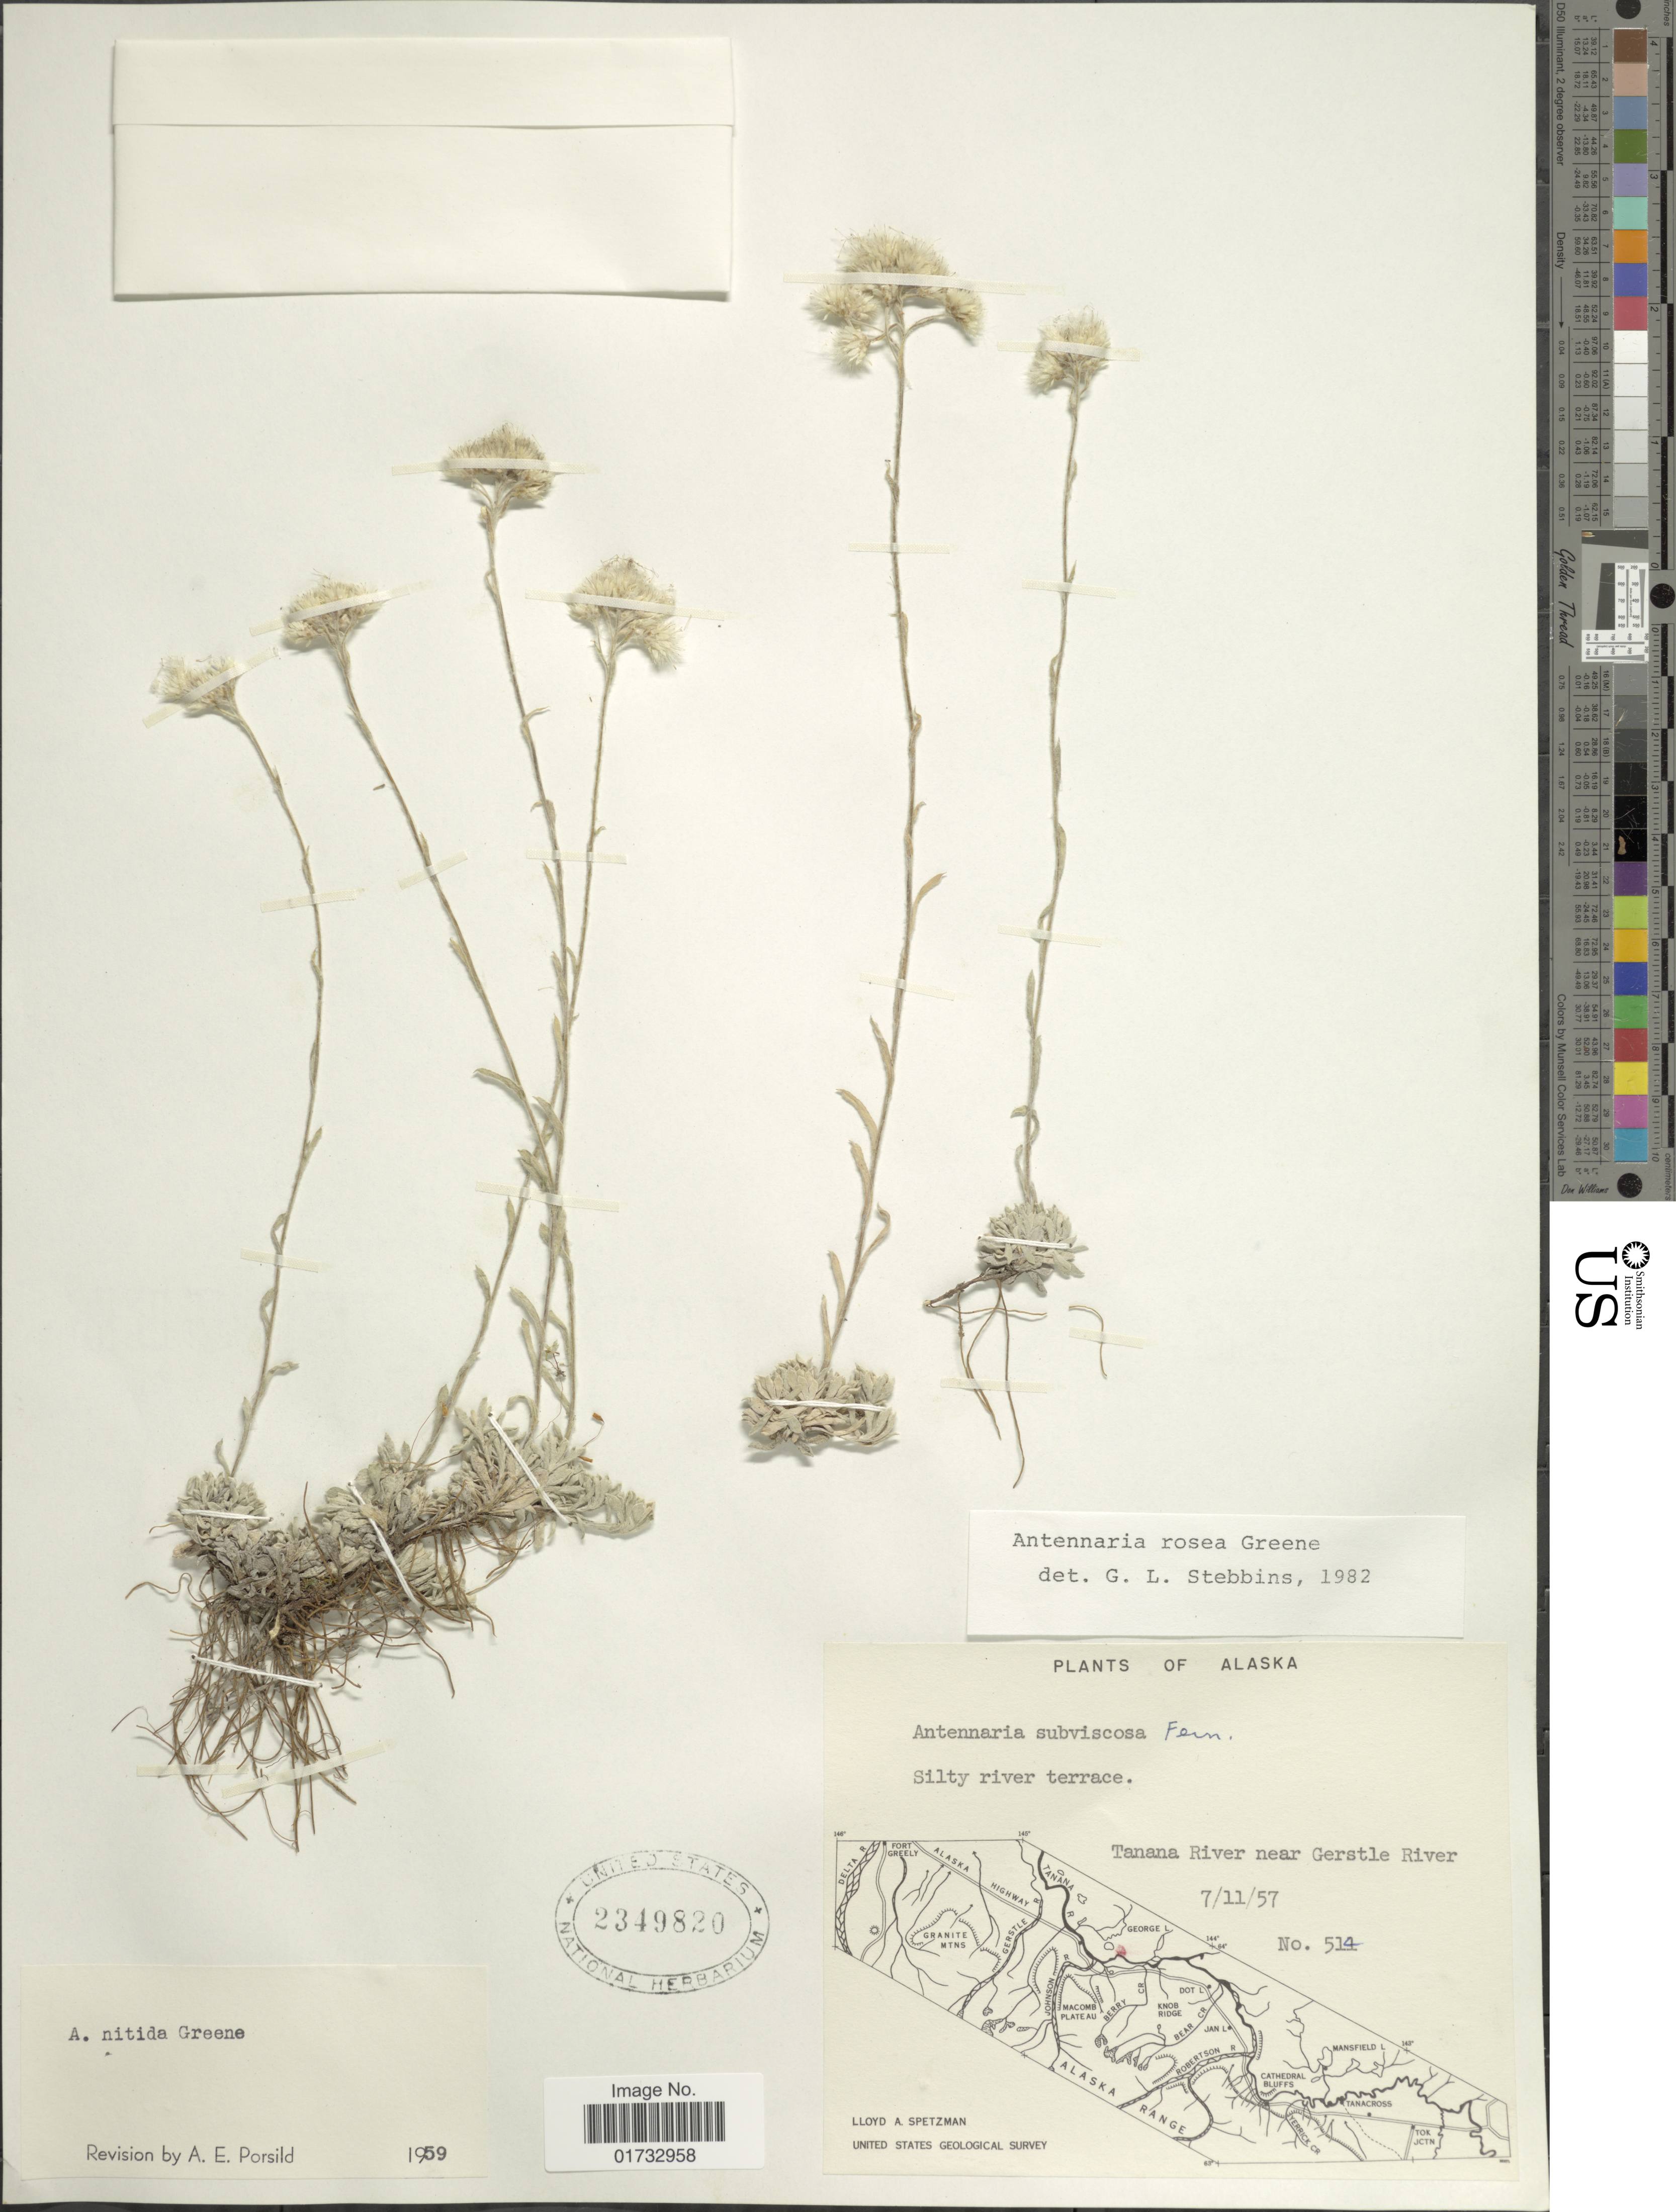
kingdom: Plantae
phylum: Tracheophyta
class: Magnoliopsida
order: Asterales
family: Asteraceae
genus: Antennaria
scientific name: Antennaria rosea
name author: Greene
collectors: L. Spetzman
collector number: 514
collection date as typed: Transcribed d/m/y: 11/7/57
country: United States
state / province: Alaska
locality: Silty river terrace, Tanana River near Gerstle River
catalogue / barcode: US 2349820